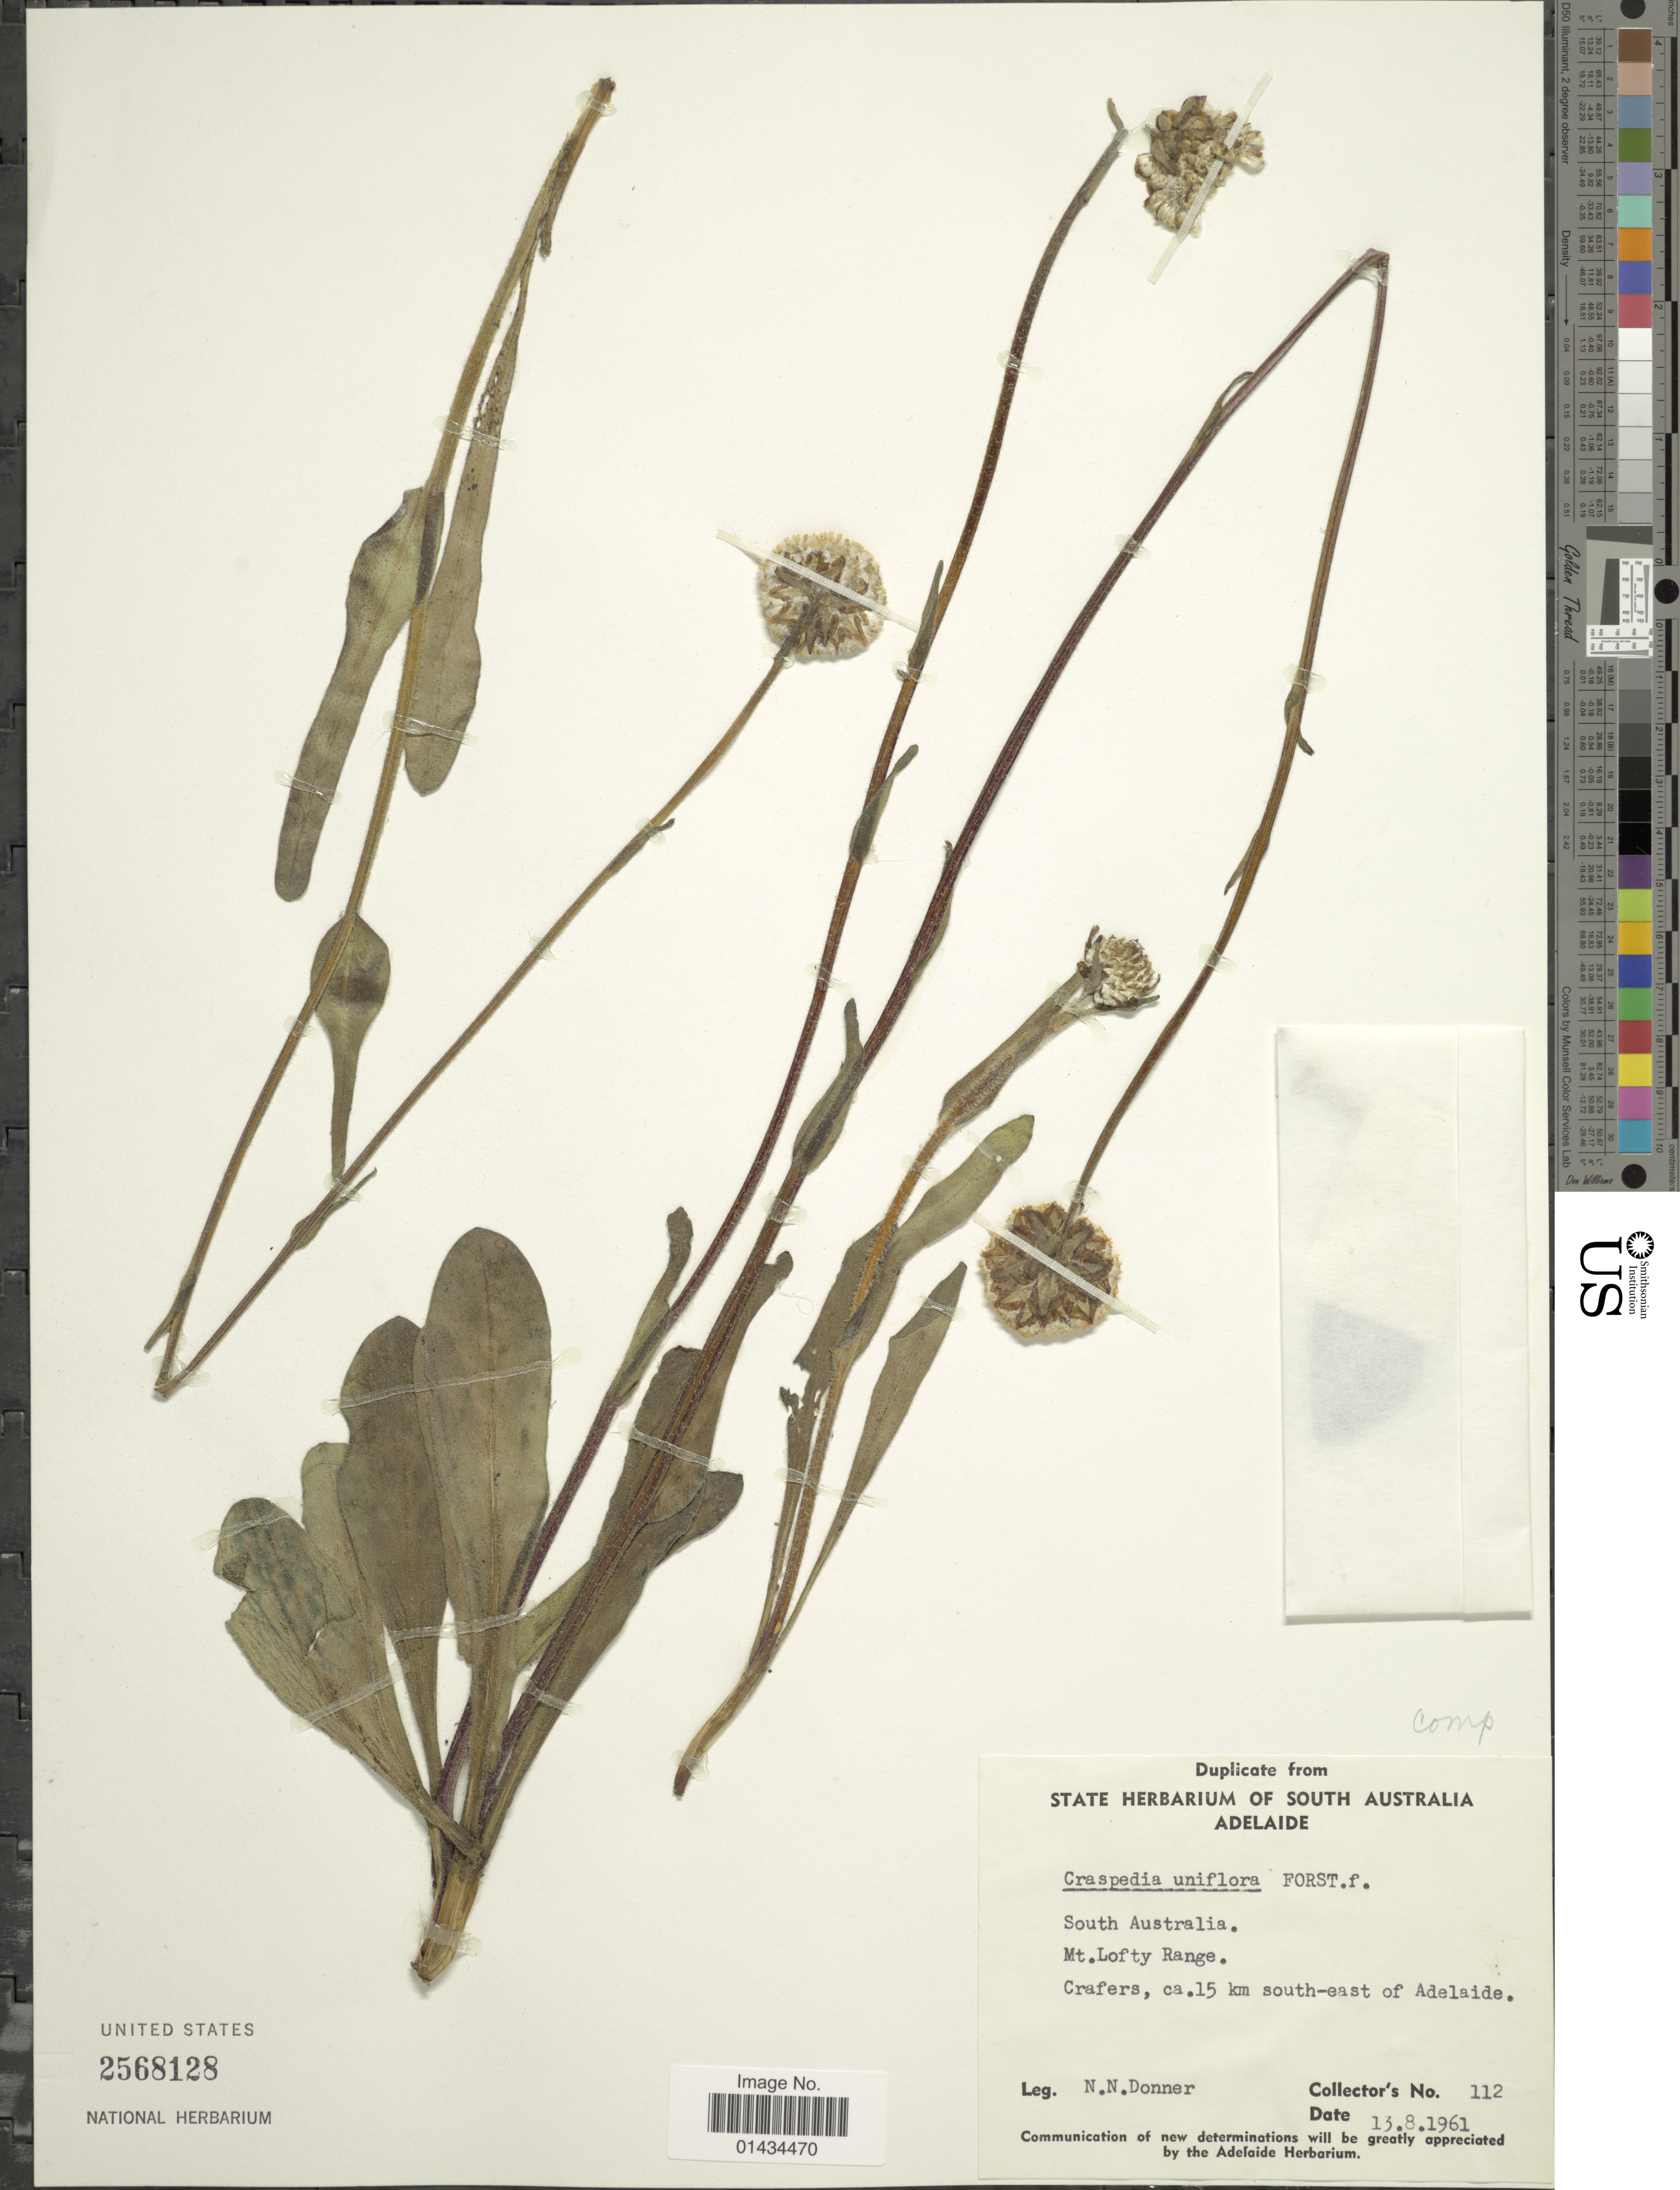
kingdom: Plantae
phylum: Tracheophyta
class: Magnoliopsida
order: Asterales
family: Asteraceae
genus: Craspedia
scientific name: Craspedia uniflora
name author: G. Forst.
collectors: N. Donner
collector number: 112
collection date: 1961-08-13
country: Australia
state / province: South Australia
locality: Mt. Lofty Range, Crafers, ca. 15 km south-east of Adelaide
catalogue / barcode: US 2568128